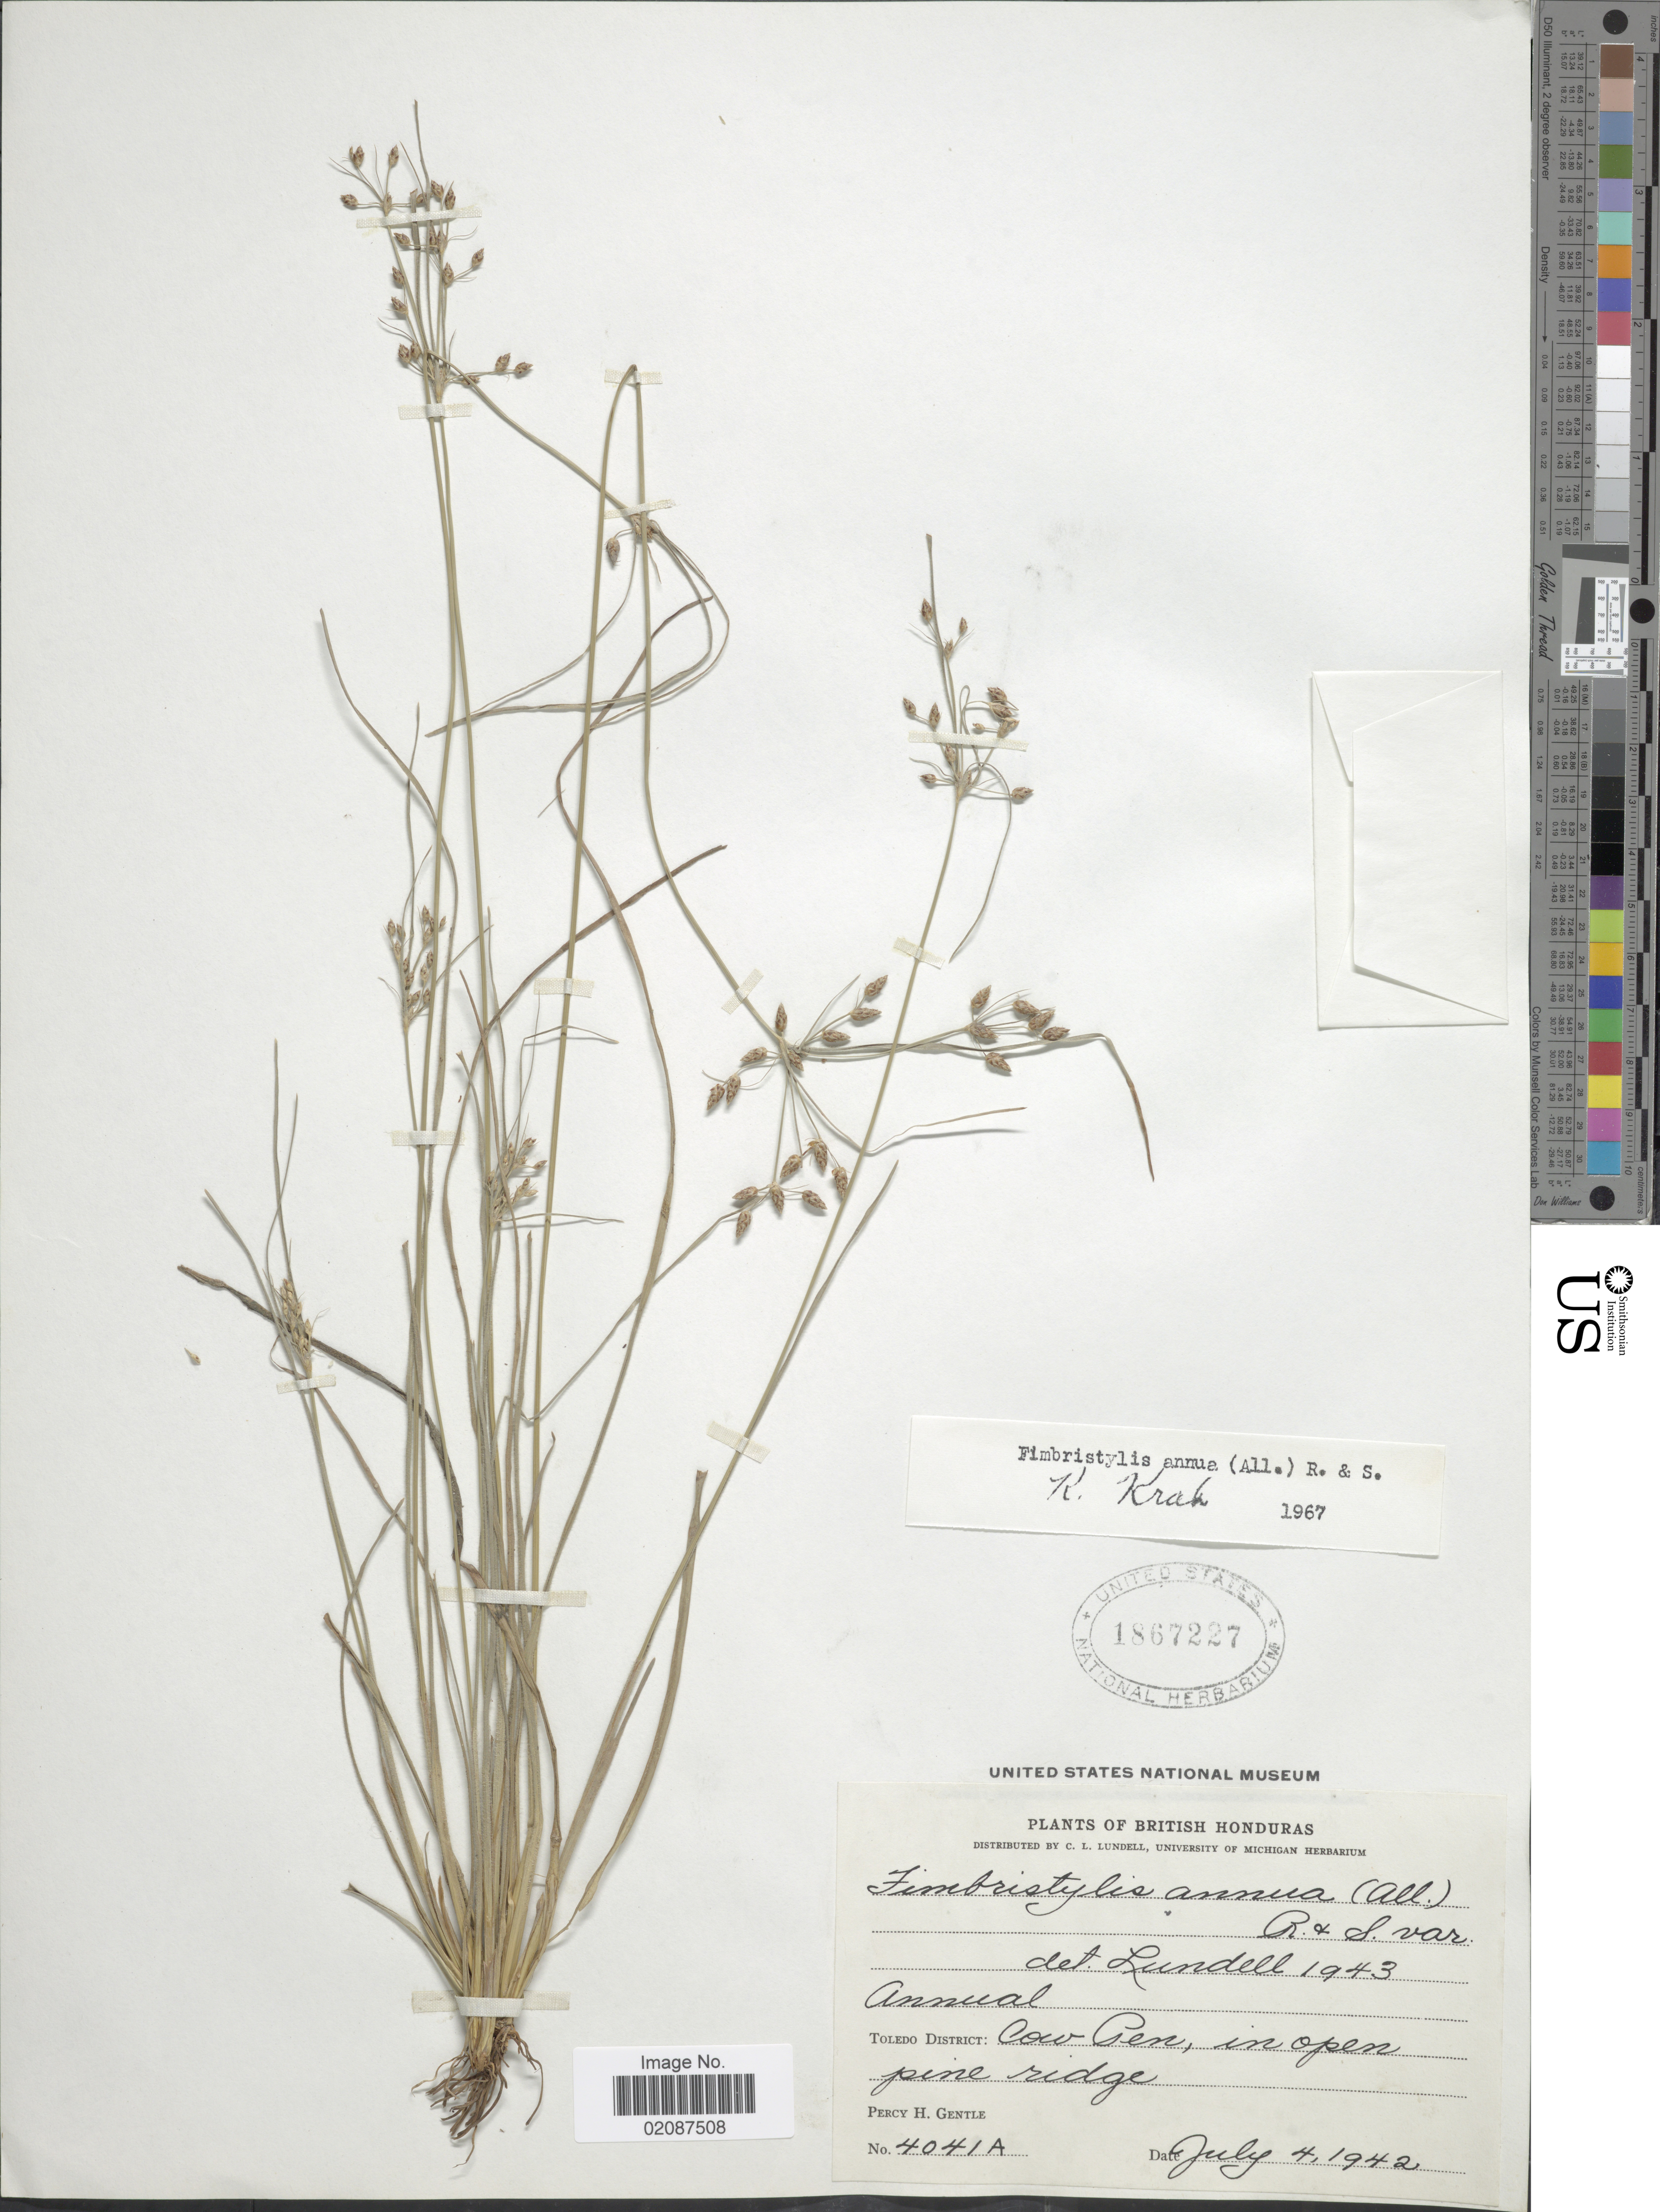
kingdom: Plantae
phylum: Tracheophyta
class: Liliopsida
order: Poales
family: Cyperaceae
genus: Fimbristylis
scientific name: Fimbristylis annua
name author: (All.) Roem. & Schult.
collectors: P. H. Gentle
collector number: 4041A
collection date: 1942-07-04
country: Belize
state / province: Toledo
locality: Toledo District, Cow Gen, in open pine ridge, British Honduras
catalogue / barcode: US 1867227